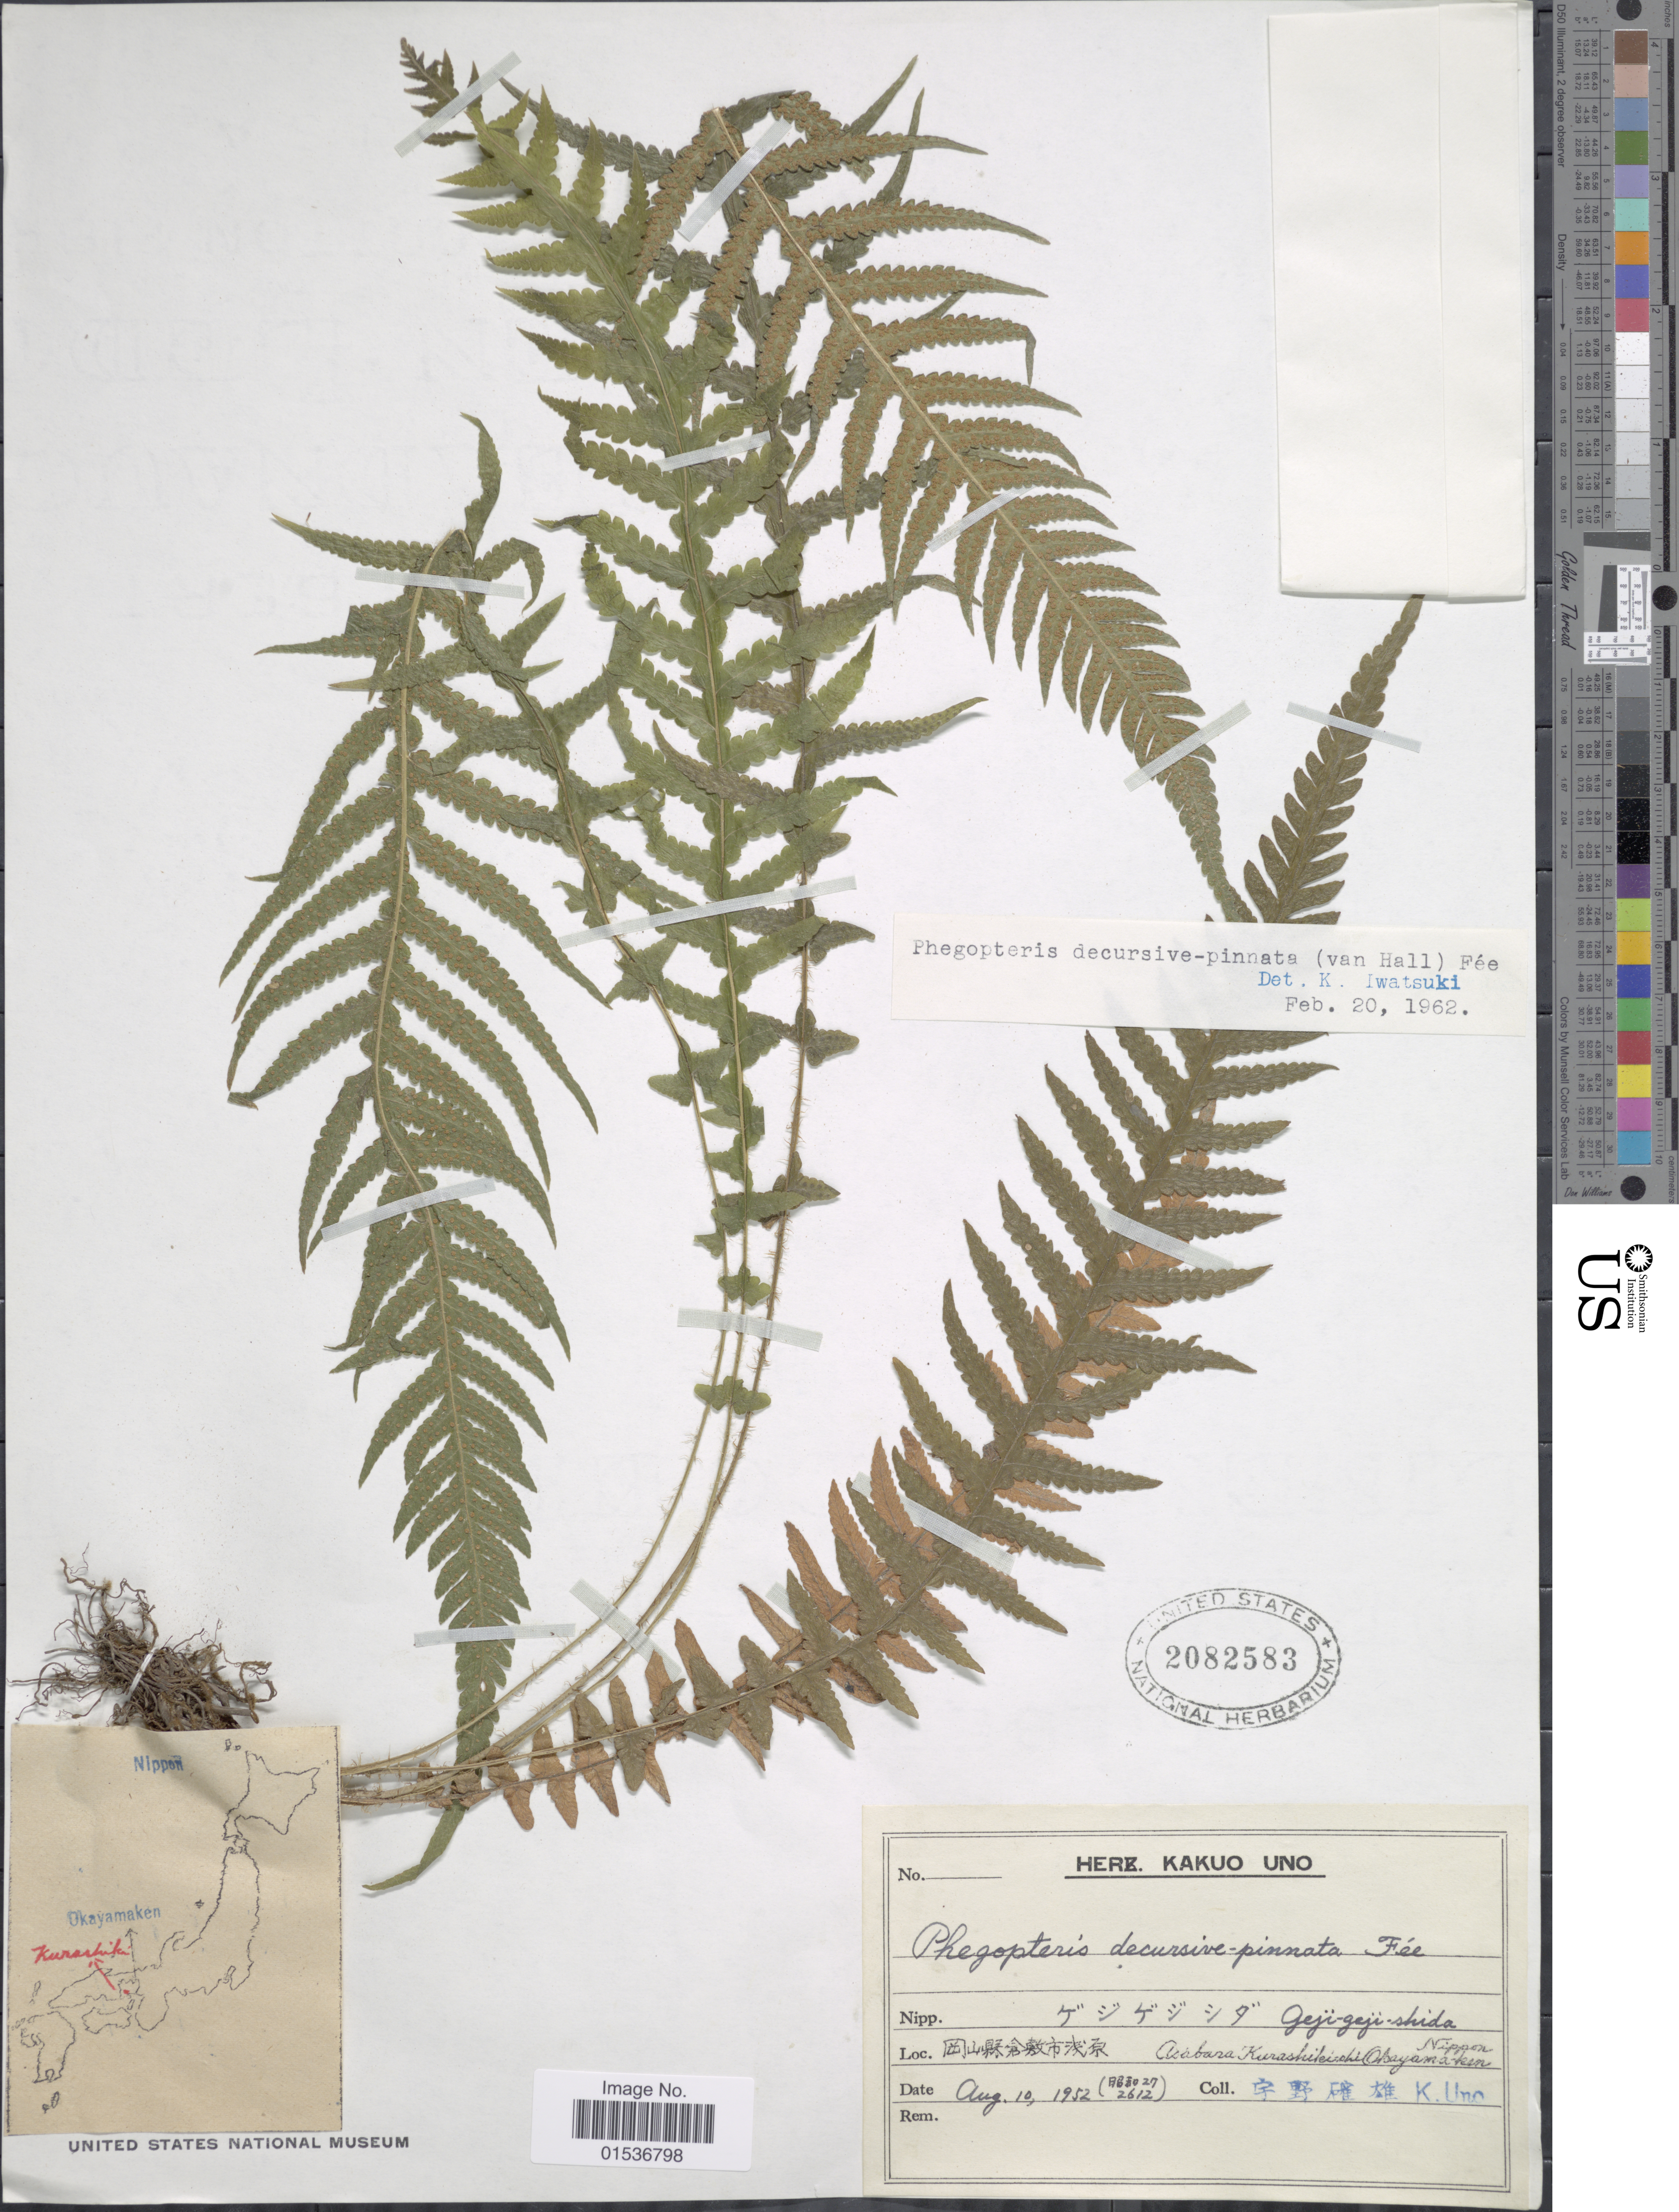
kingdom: Plantae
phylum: Tracheophyta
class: Polypodiopsida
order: Polypodiales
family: Thelypteridaceae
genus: Phegopteris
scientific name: Phegopteris decursivepinnata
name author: (H.C. Hall) Fée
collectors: K. Uno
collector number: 2612?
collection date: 1952-08-10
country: Japan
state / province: Okayama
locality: Asabara Kurashikishi Okayama-ken Nippon.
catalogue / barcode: US 2082583